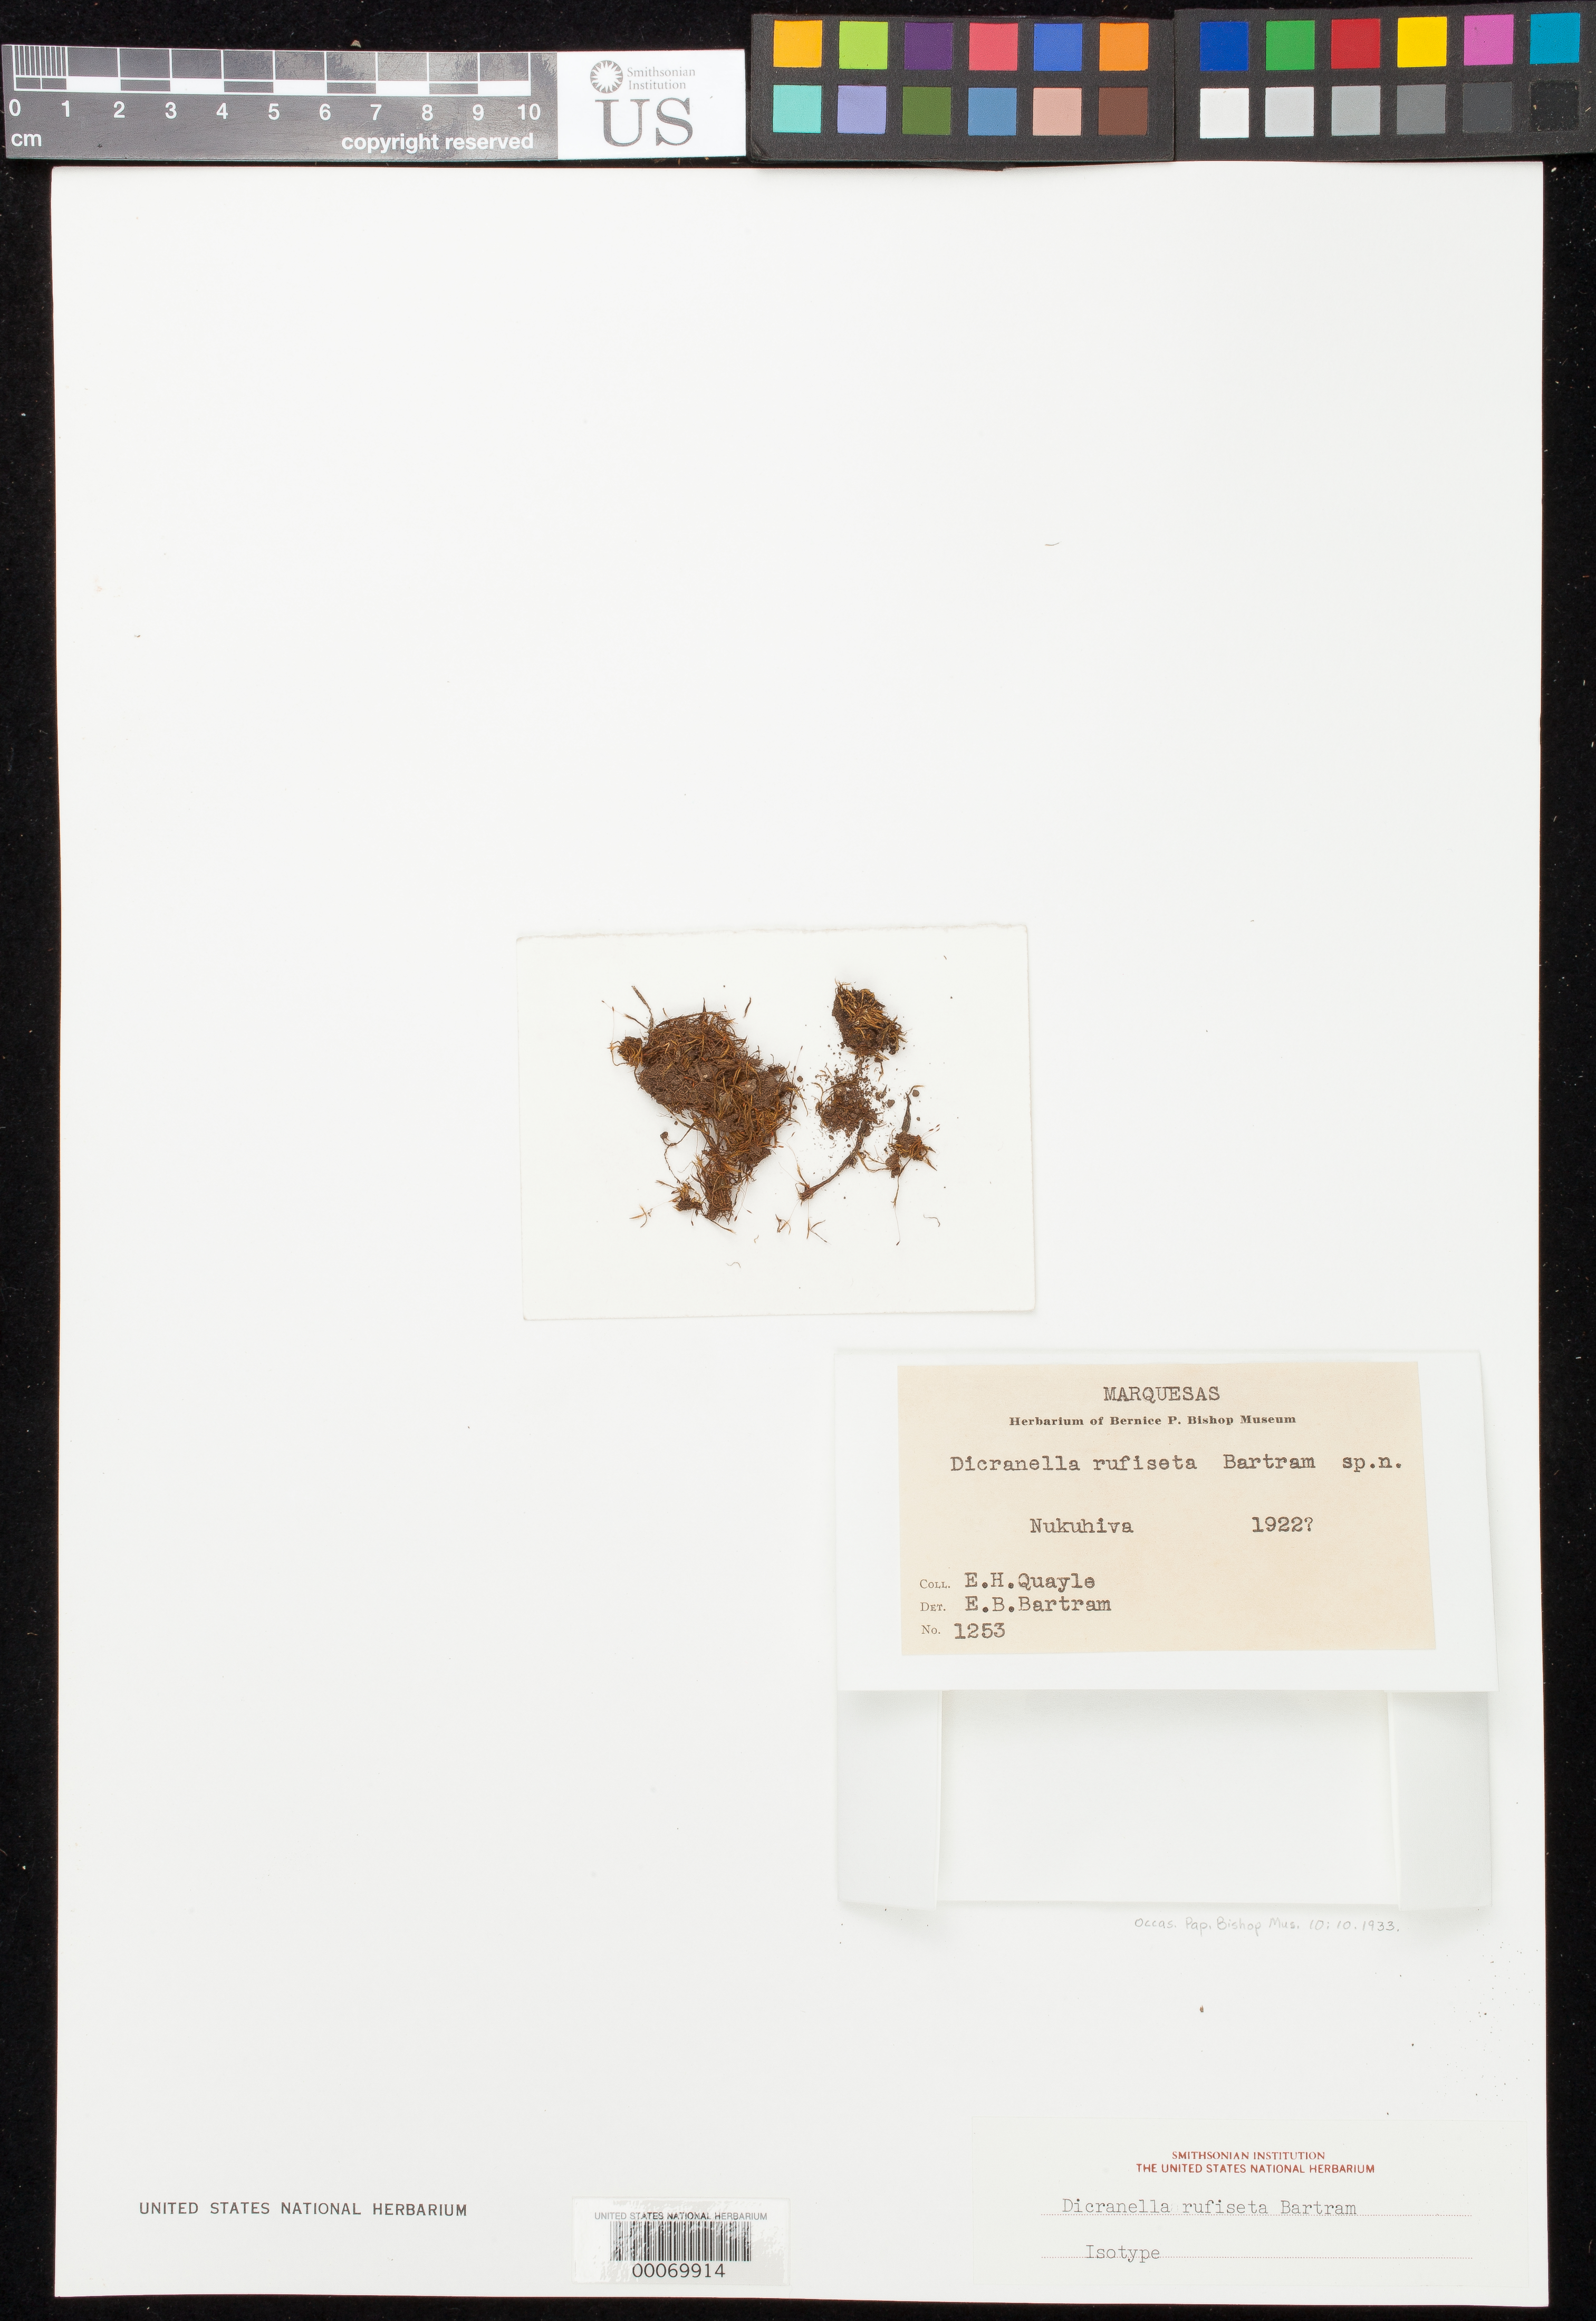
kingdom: Plantae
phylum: Bryophyta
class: Bryopsida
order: Dicranales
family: Dicranellaceae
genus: Dicranella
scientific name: Dicranella rufiseta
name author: E.B. Bartram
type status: Isotype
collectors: E. Quayle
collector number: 1253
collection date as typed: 1922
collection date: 1922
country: French Polynesia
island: Nuku Hiva